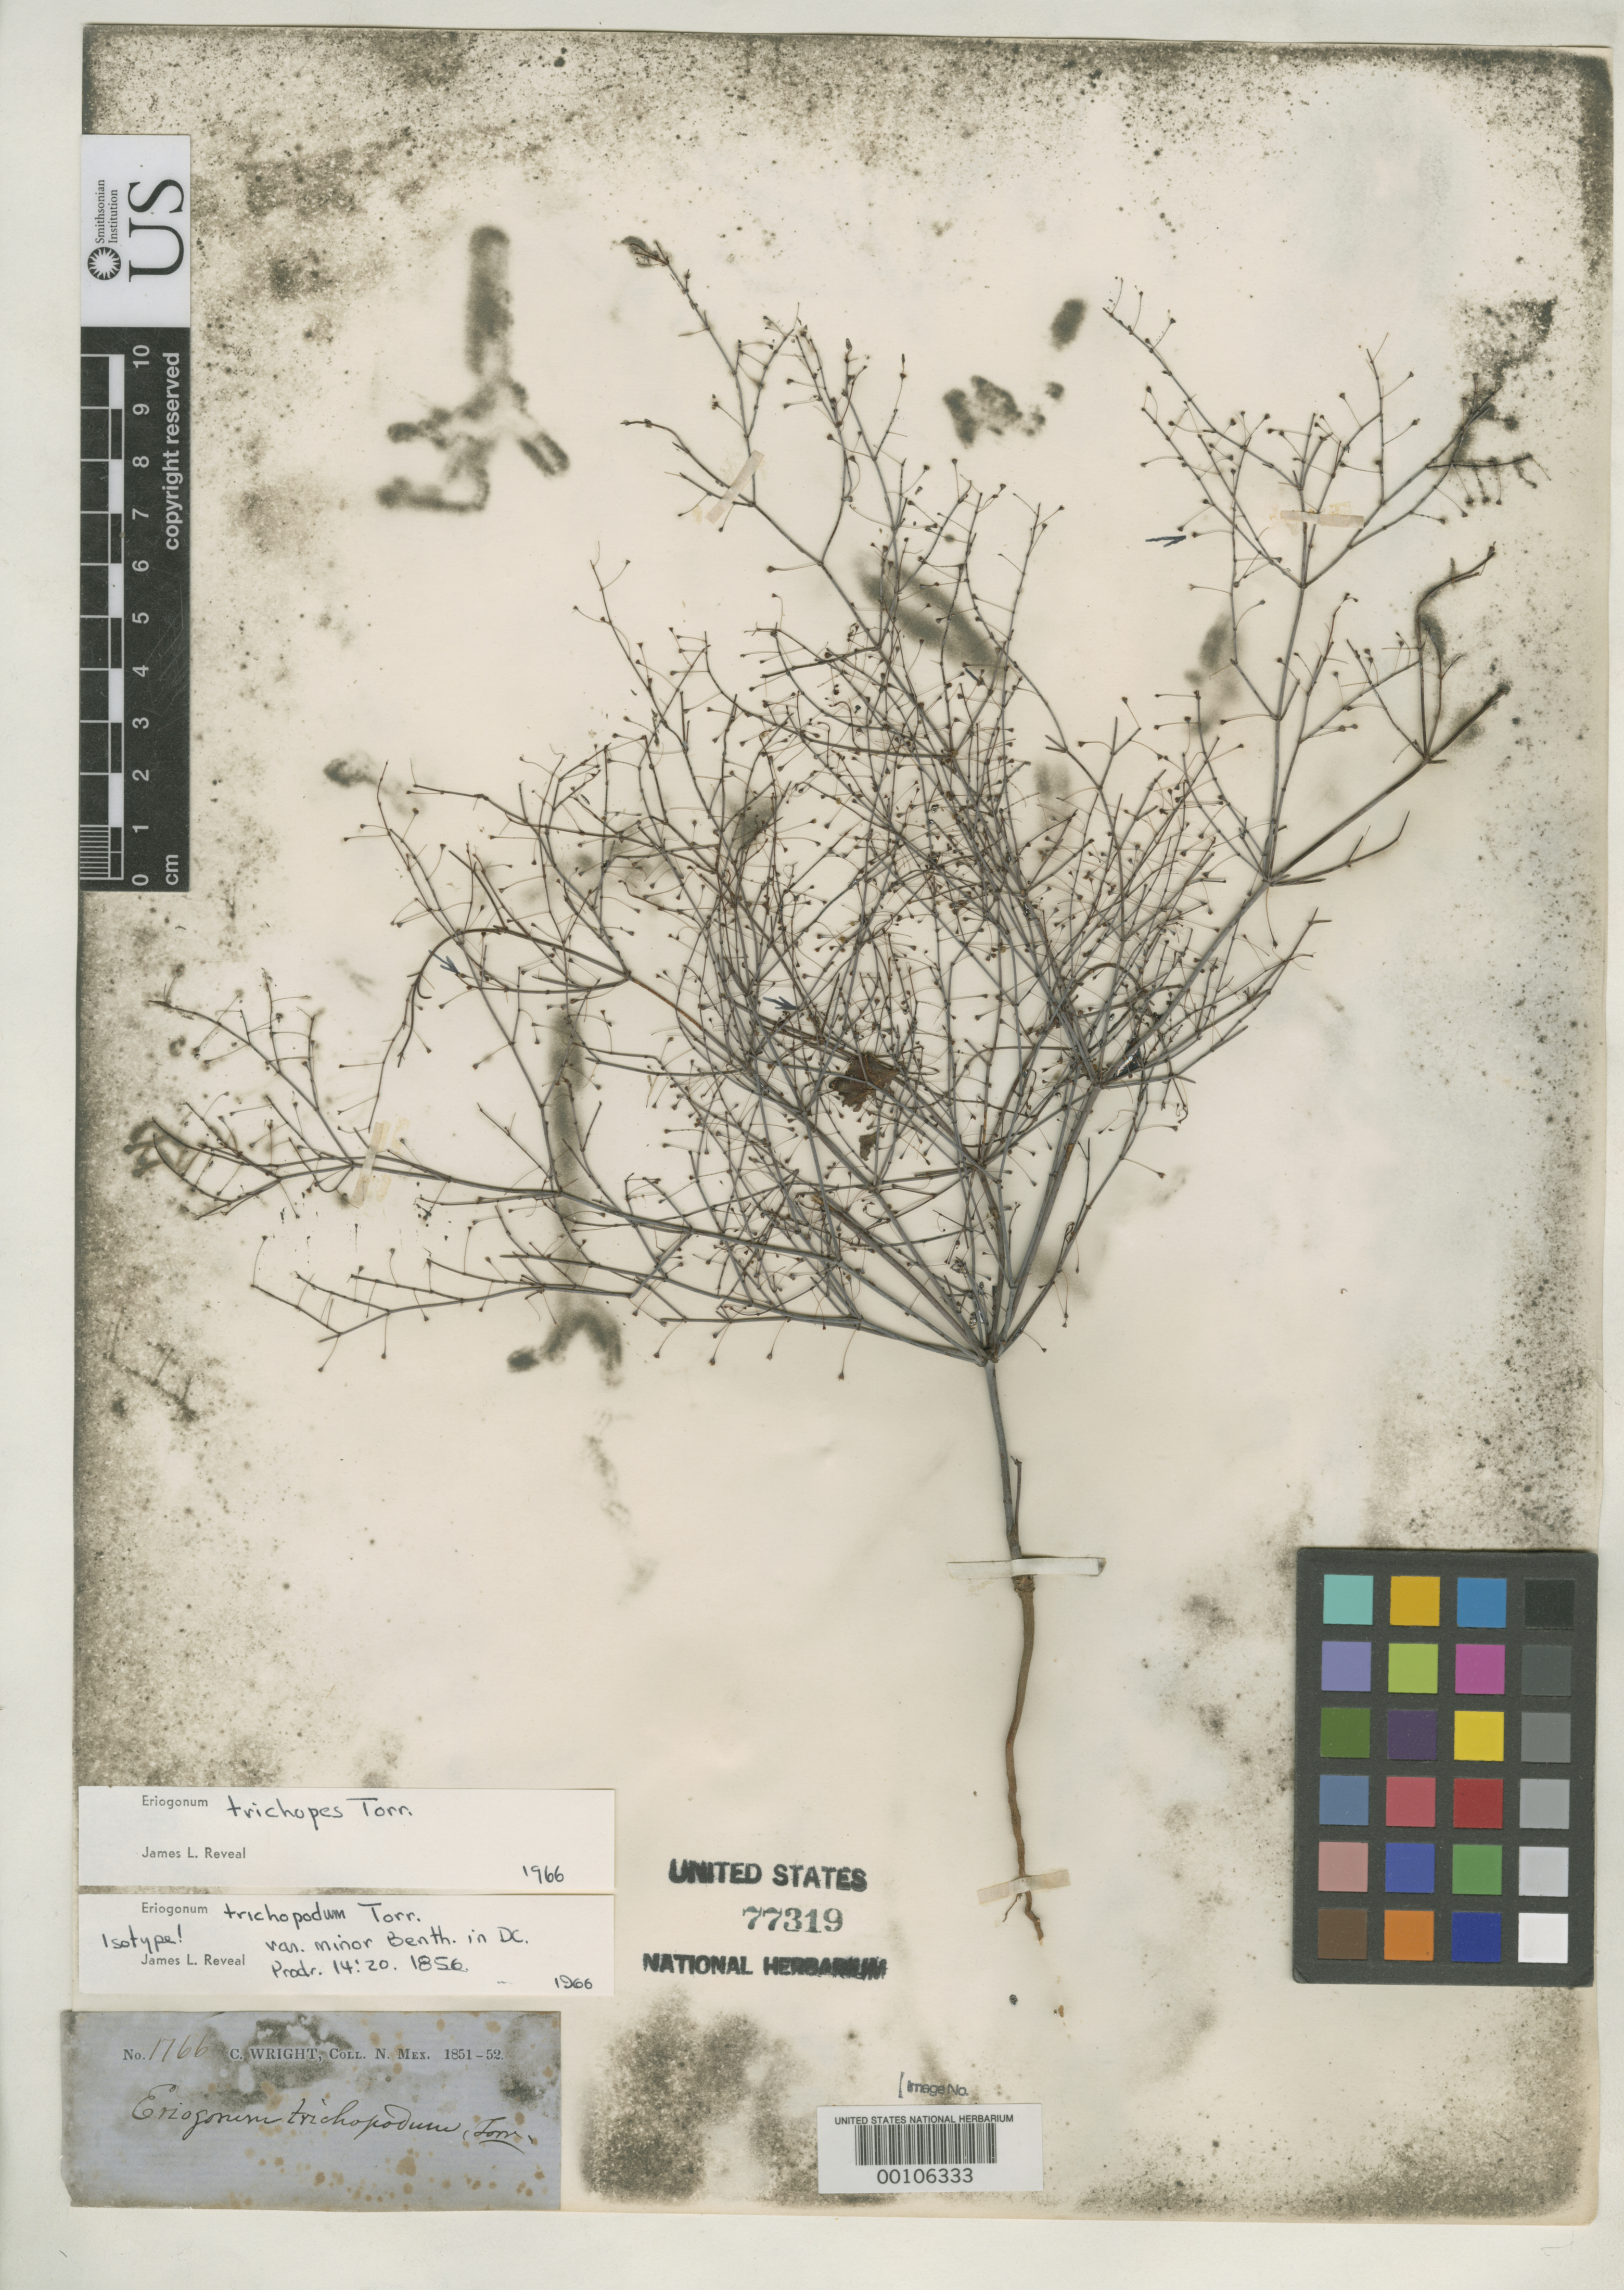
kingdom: Plantae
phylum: Tracheophyta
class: Magnoliopsida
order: Caryophyllales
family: Polygonaceae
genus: Eriogonum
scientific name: Eriogonum trichopodum var. minor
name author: Benth. in DC.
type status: Isotype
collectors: C. Wright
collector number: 1766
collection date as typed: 1851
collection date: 1851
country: United States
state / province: New Mexico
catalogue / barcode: US 77319